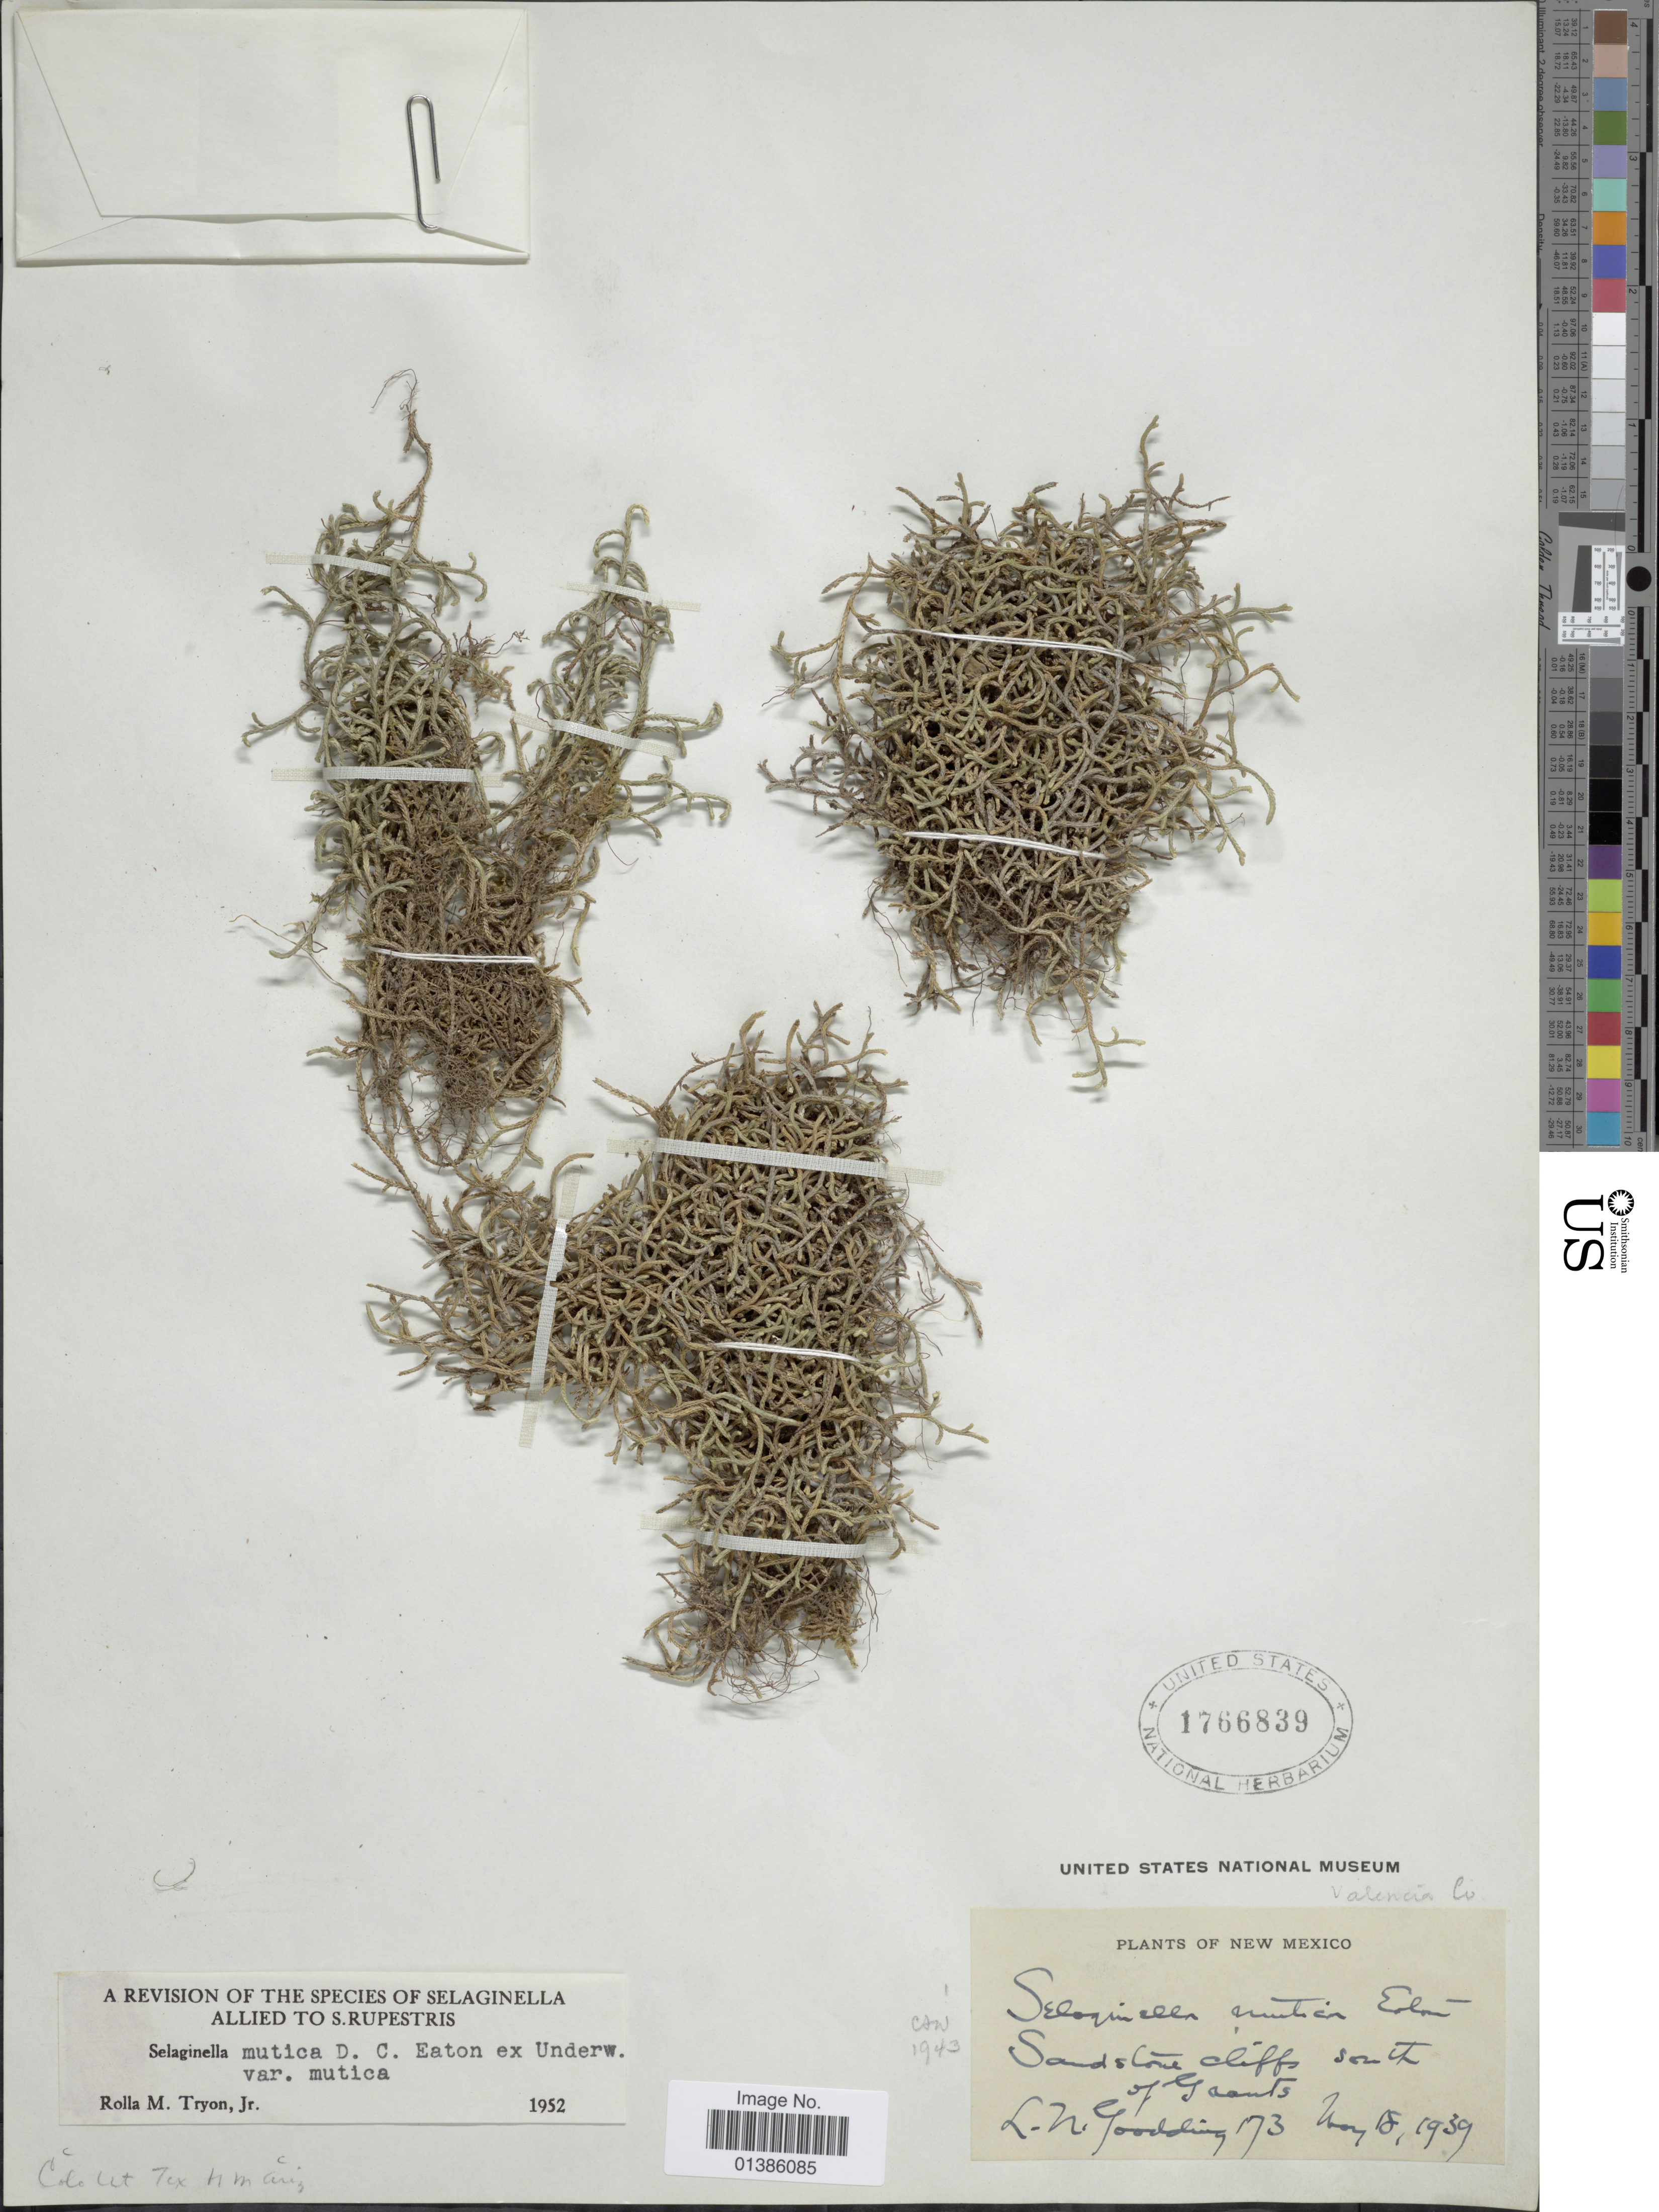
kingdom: Plantae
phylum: Tracheophyta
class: Lycopodiopsida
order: Selaginellales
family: Selaginellaceae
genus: Selaginella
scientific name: Selaginella mutica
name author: D.C. Eaton in Underw.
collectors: L. N. Goodding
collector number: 173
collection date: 1939-05-18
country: United States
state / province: New Mexico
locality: Sandstone cliffs south of Grants.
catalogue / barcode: US 1766839